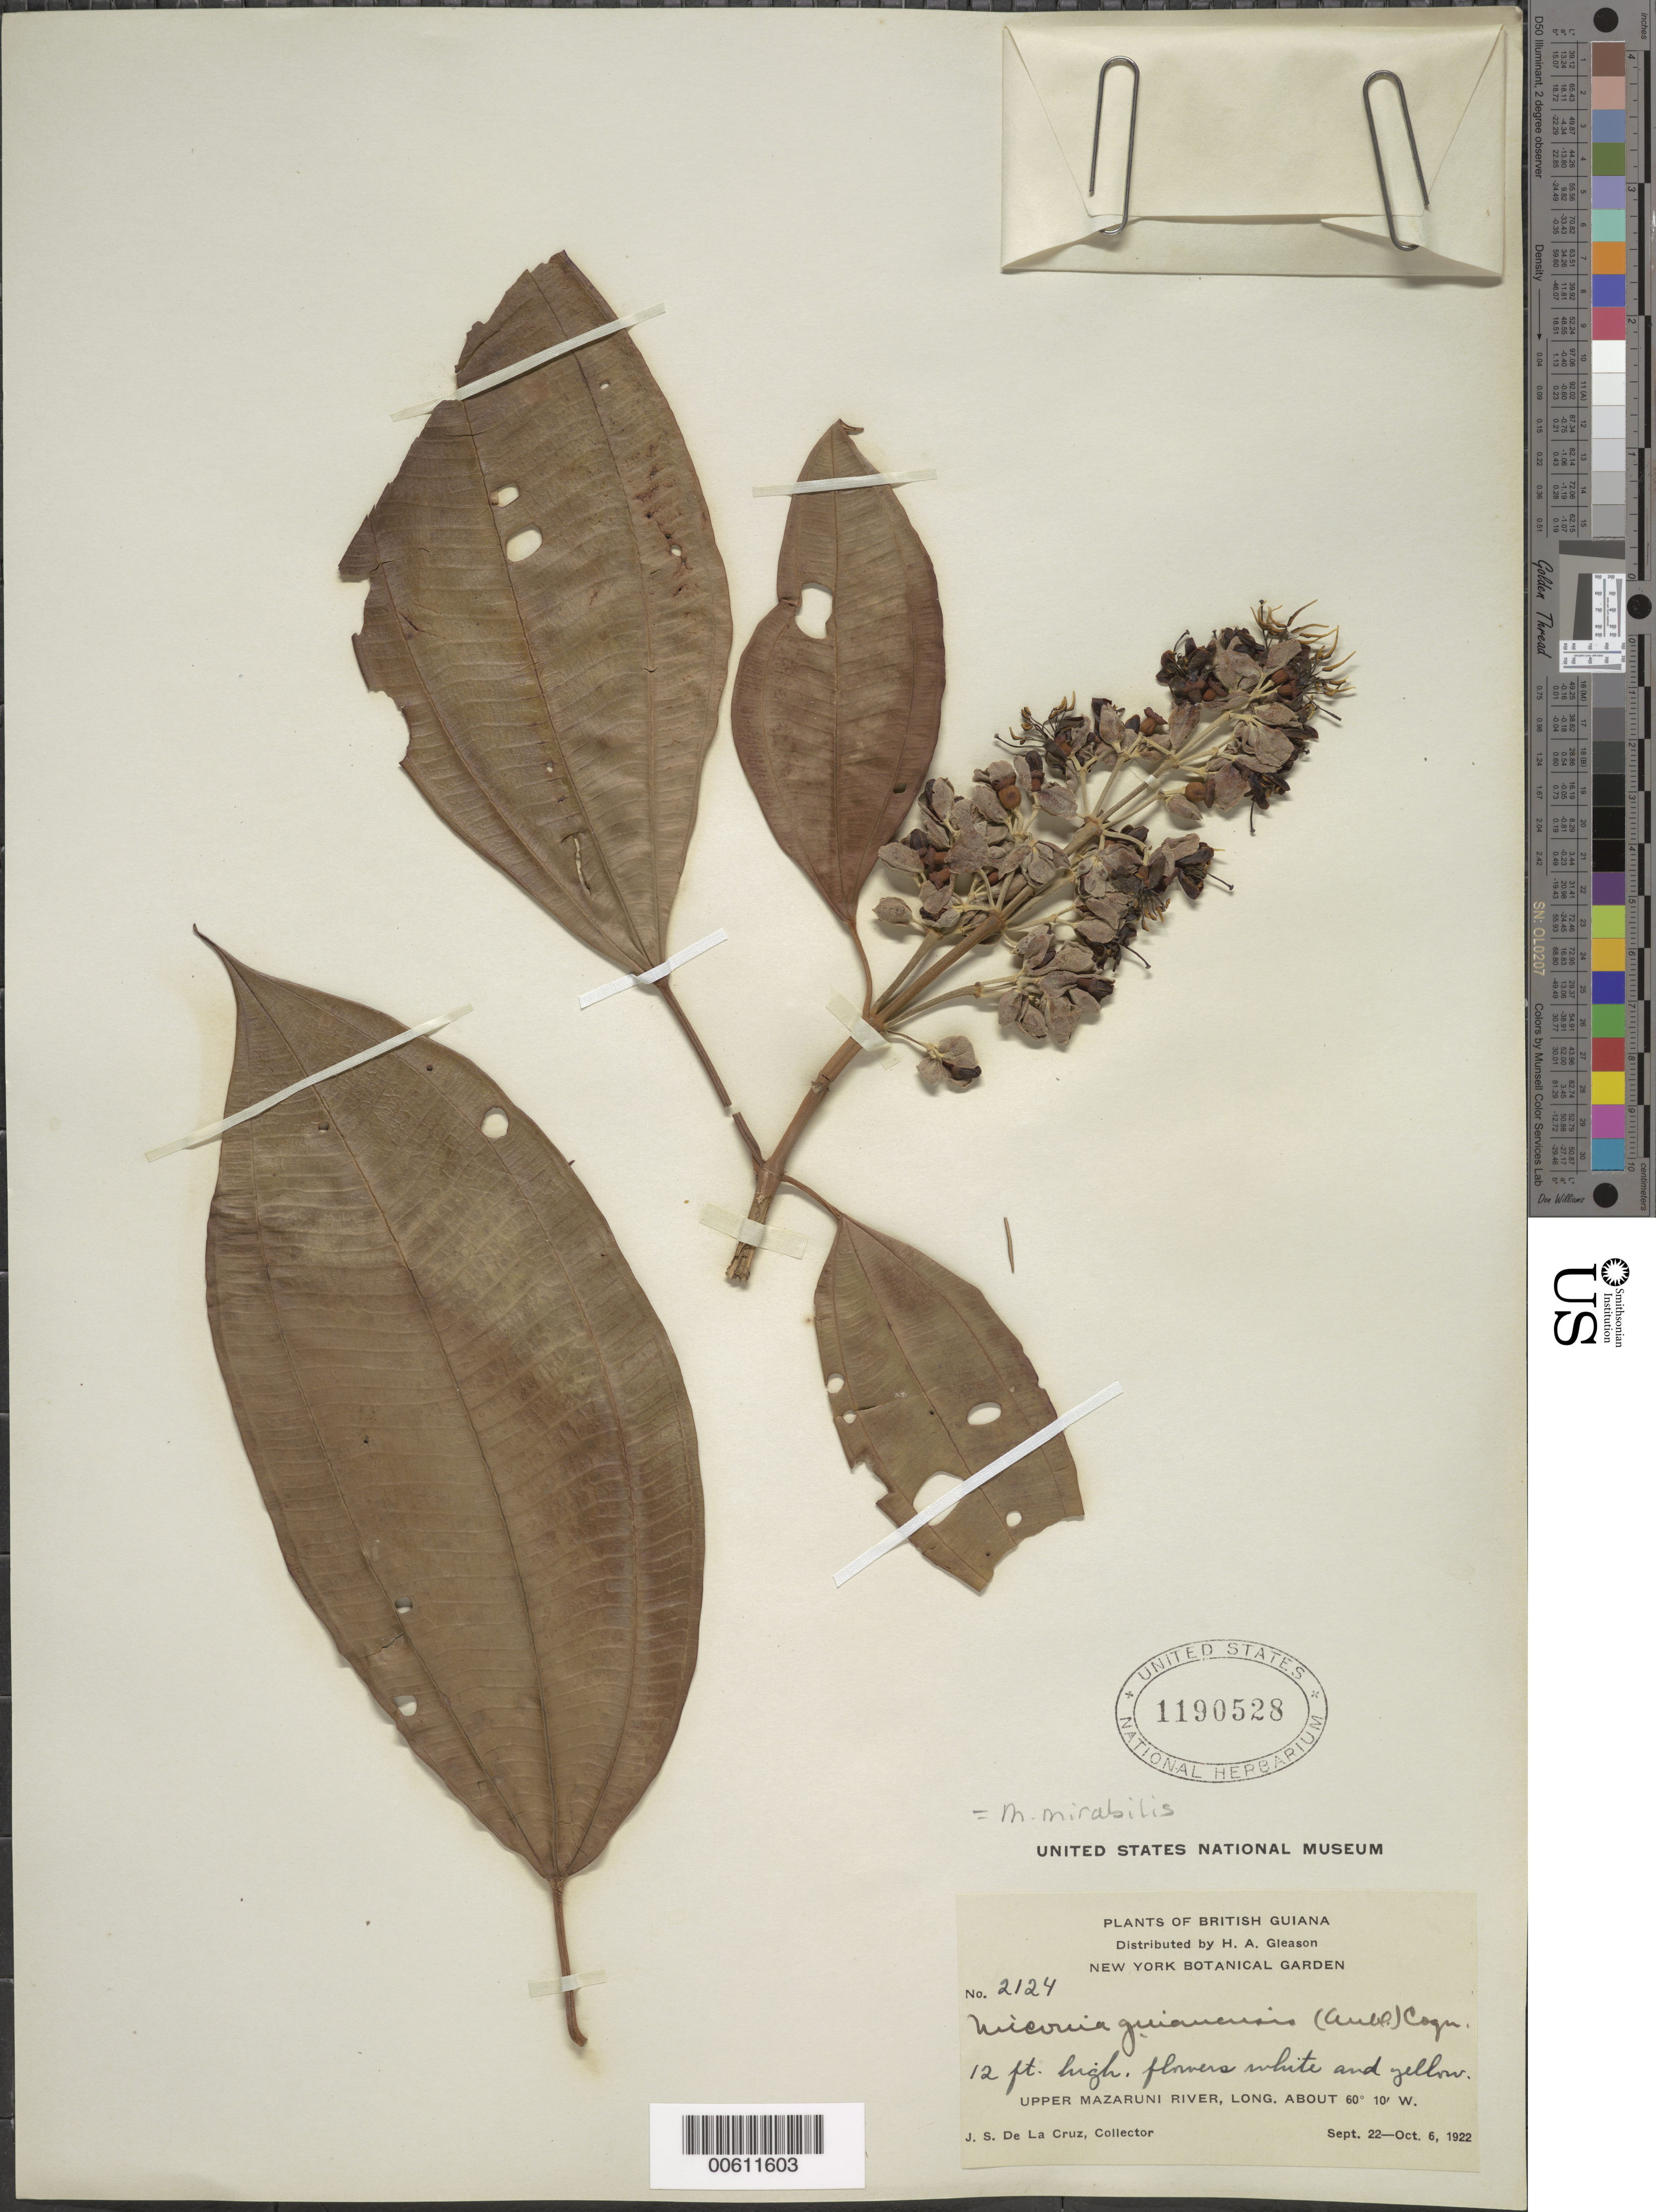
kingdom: Plantae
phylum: Tracheophyta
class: Magnoliopsida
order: Myrtales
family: Melastomataceae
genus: Miconia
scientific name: Miconia mirabilis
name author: (Aubl.) L.O. Williams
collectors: J. S. de la Cruz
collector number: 2124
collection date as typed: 22-Sep-22 to 6-Oct-22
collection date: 1922-09-22/1922-10-06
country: Guyana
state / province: Cuyuni-Mazaruni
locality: Upper Mazaruni R.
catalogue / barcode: US 1190528